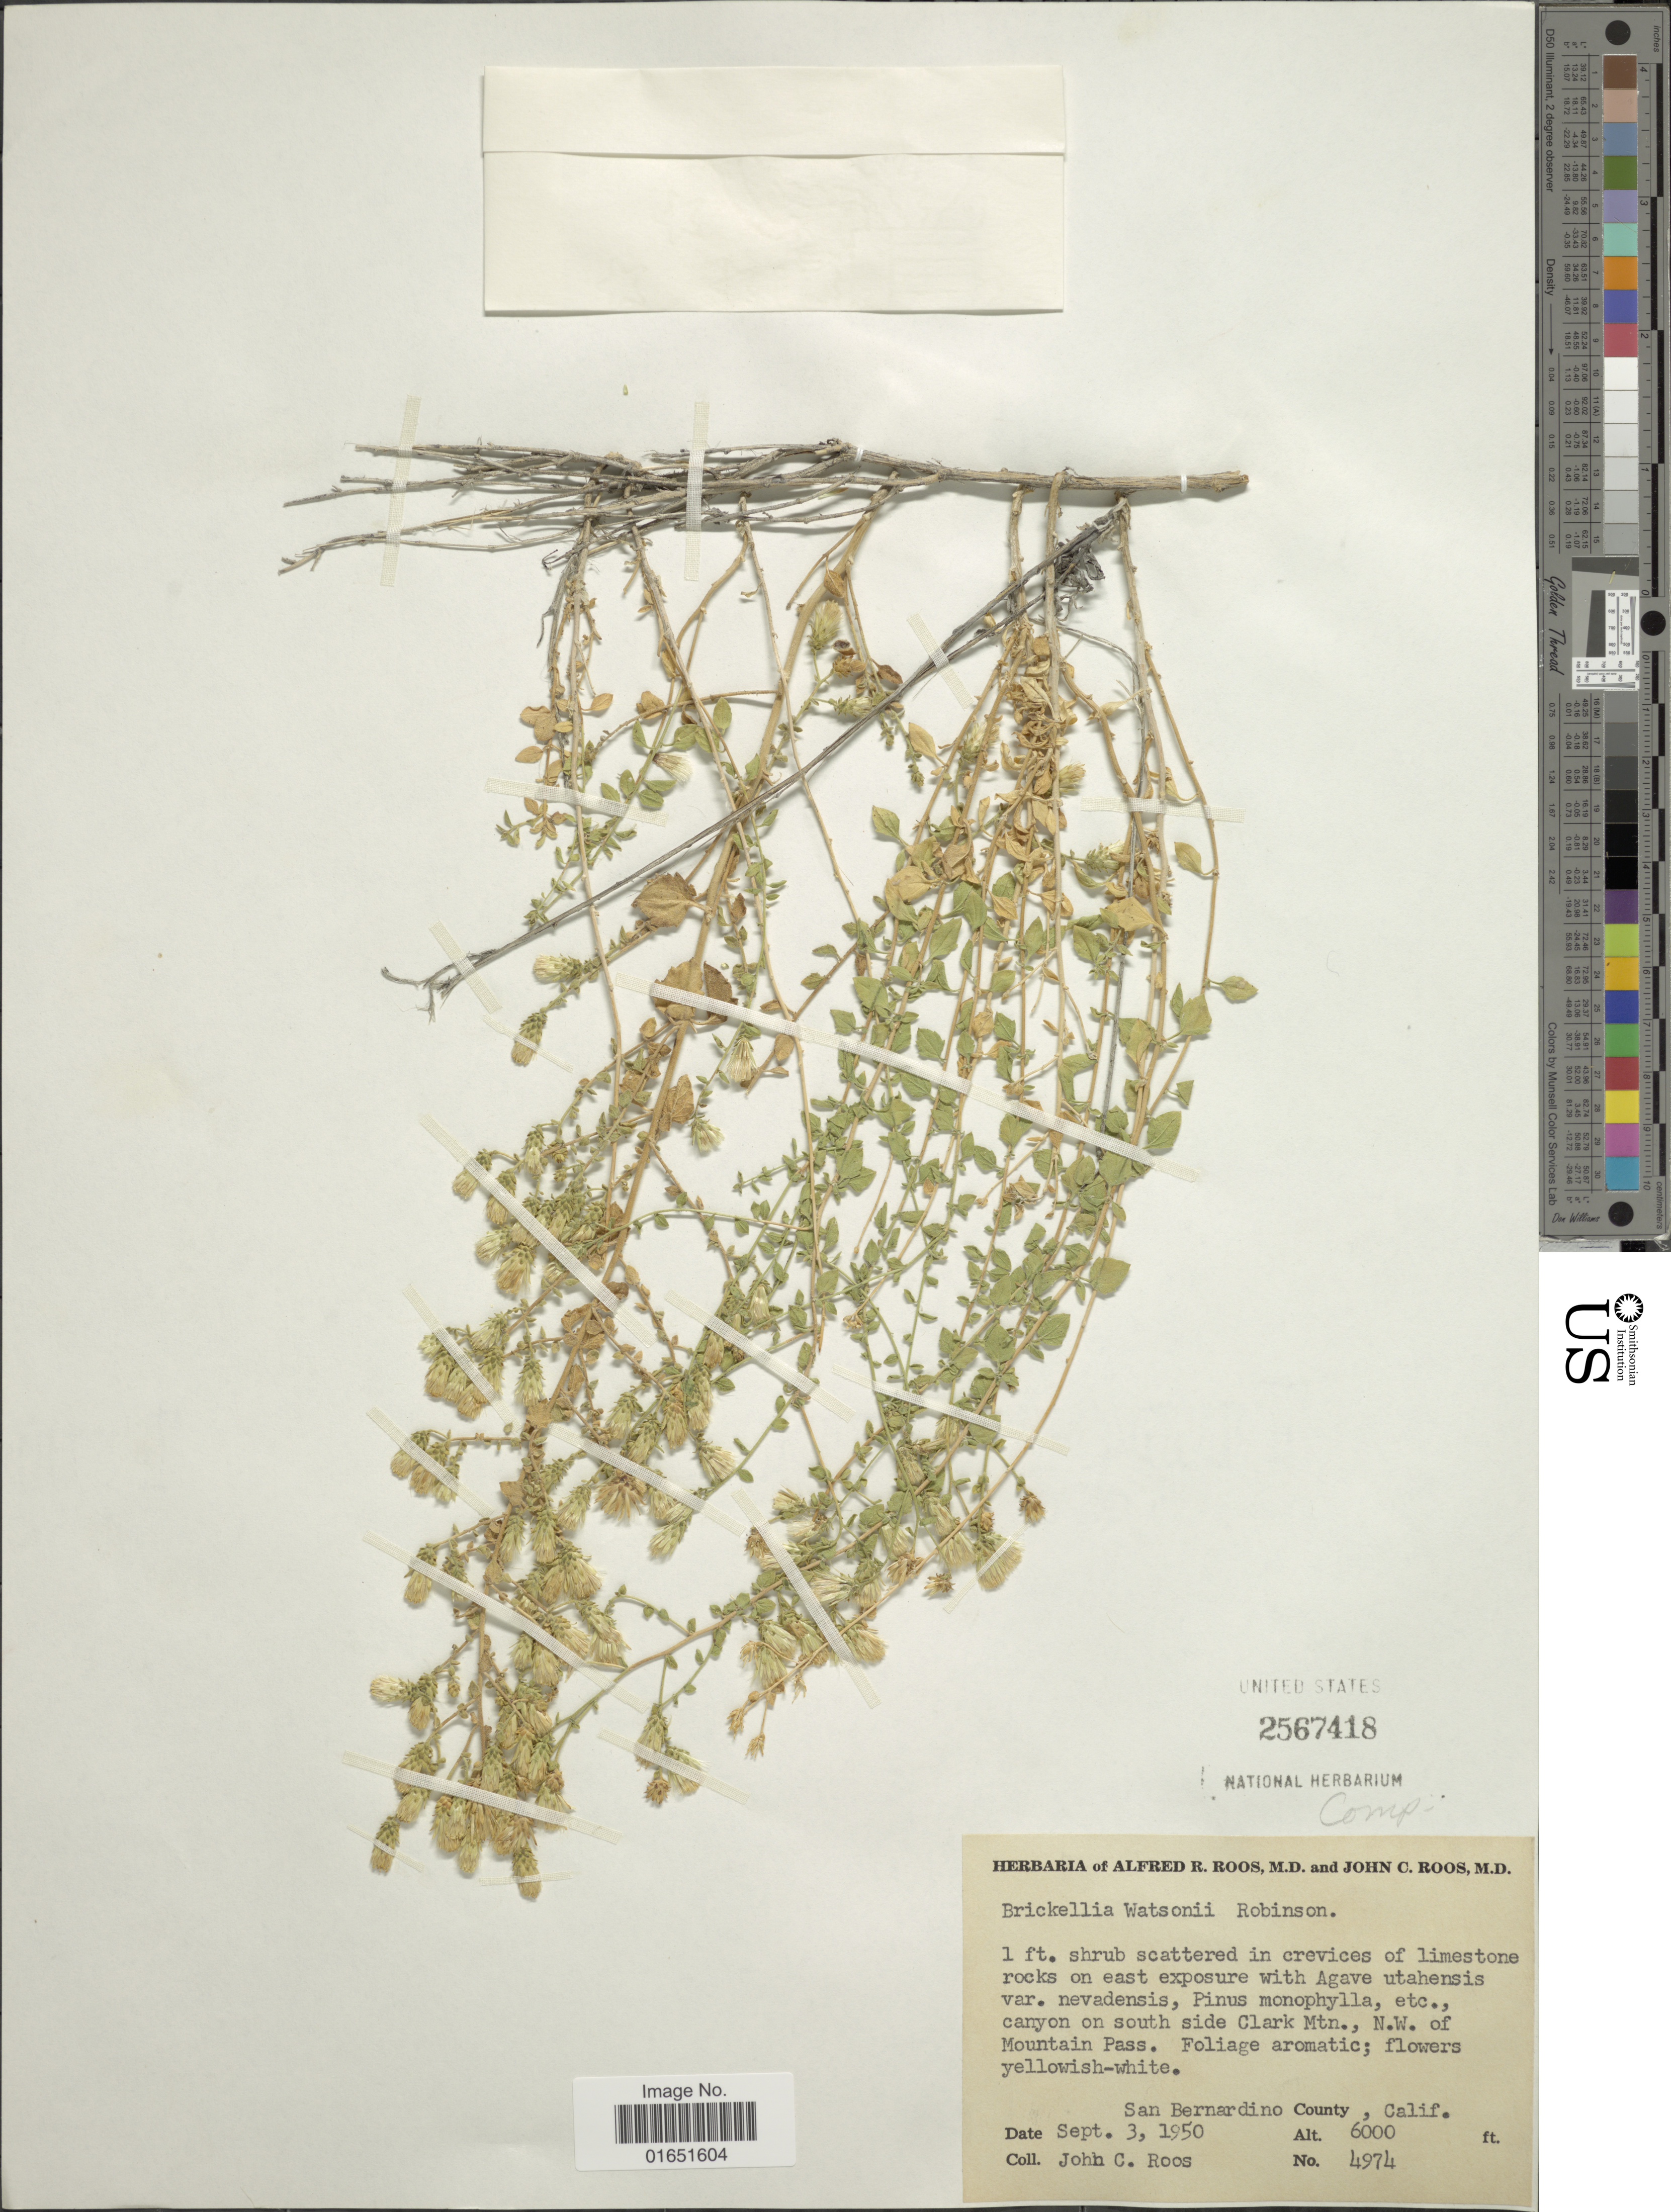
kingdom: Plantae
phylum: Tracheophyta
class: Magnoliopsida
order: Asterales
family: Asteraceae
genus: Brickellia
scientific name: Brickellia watsonii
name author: B.L. Rob.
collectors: J. C. Roos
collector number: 4974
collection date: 1950-09-03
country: United States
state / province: California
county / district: San Bernardino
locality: Canyon on south side Clark Mtn., N.W. of Mountain Pass. Foliage aromatic, San Bernardino County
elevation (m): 1829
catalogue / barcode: US 2567418